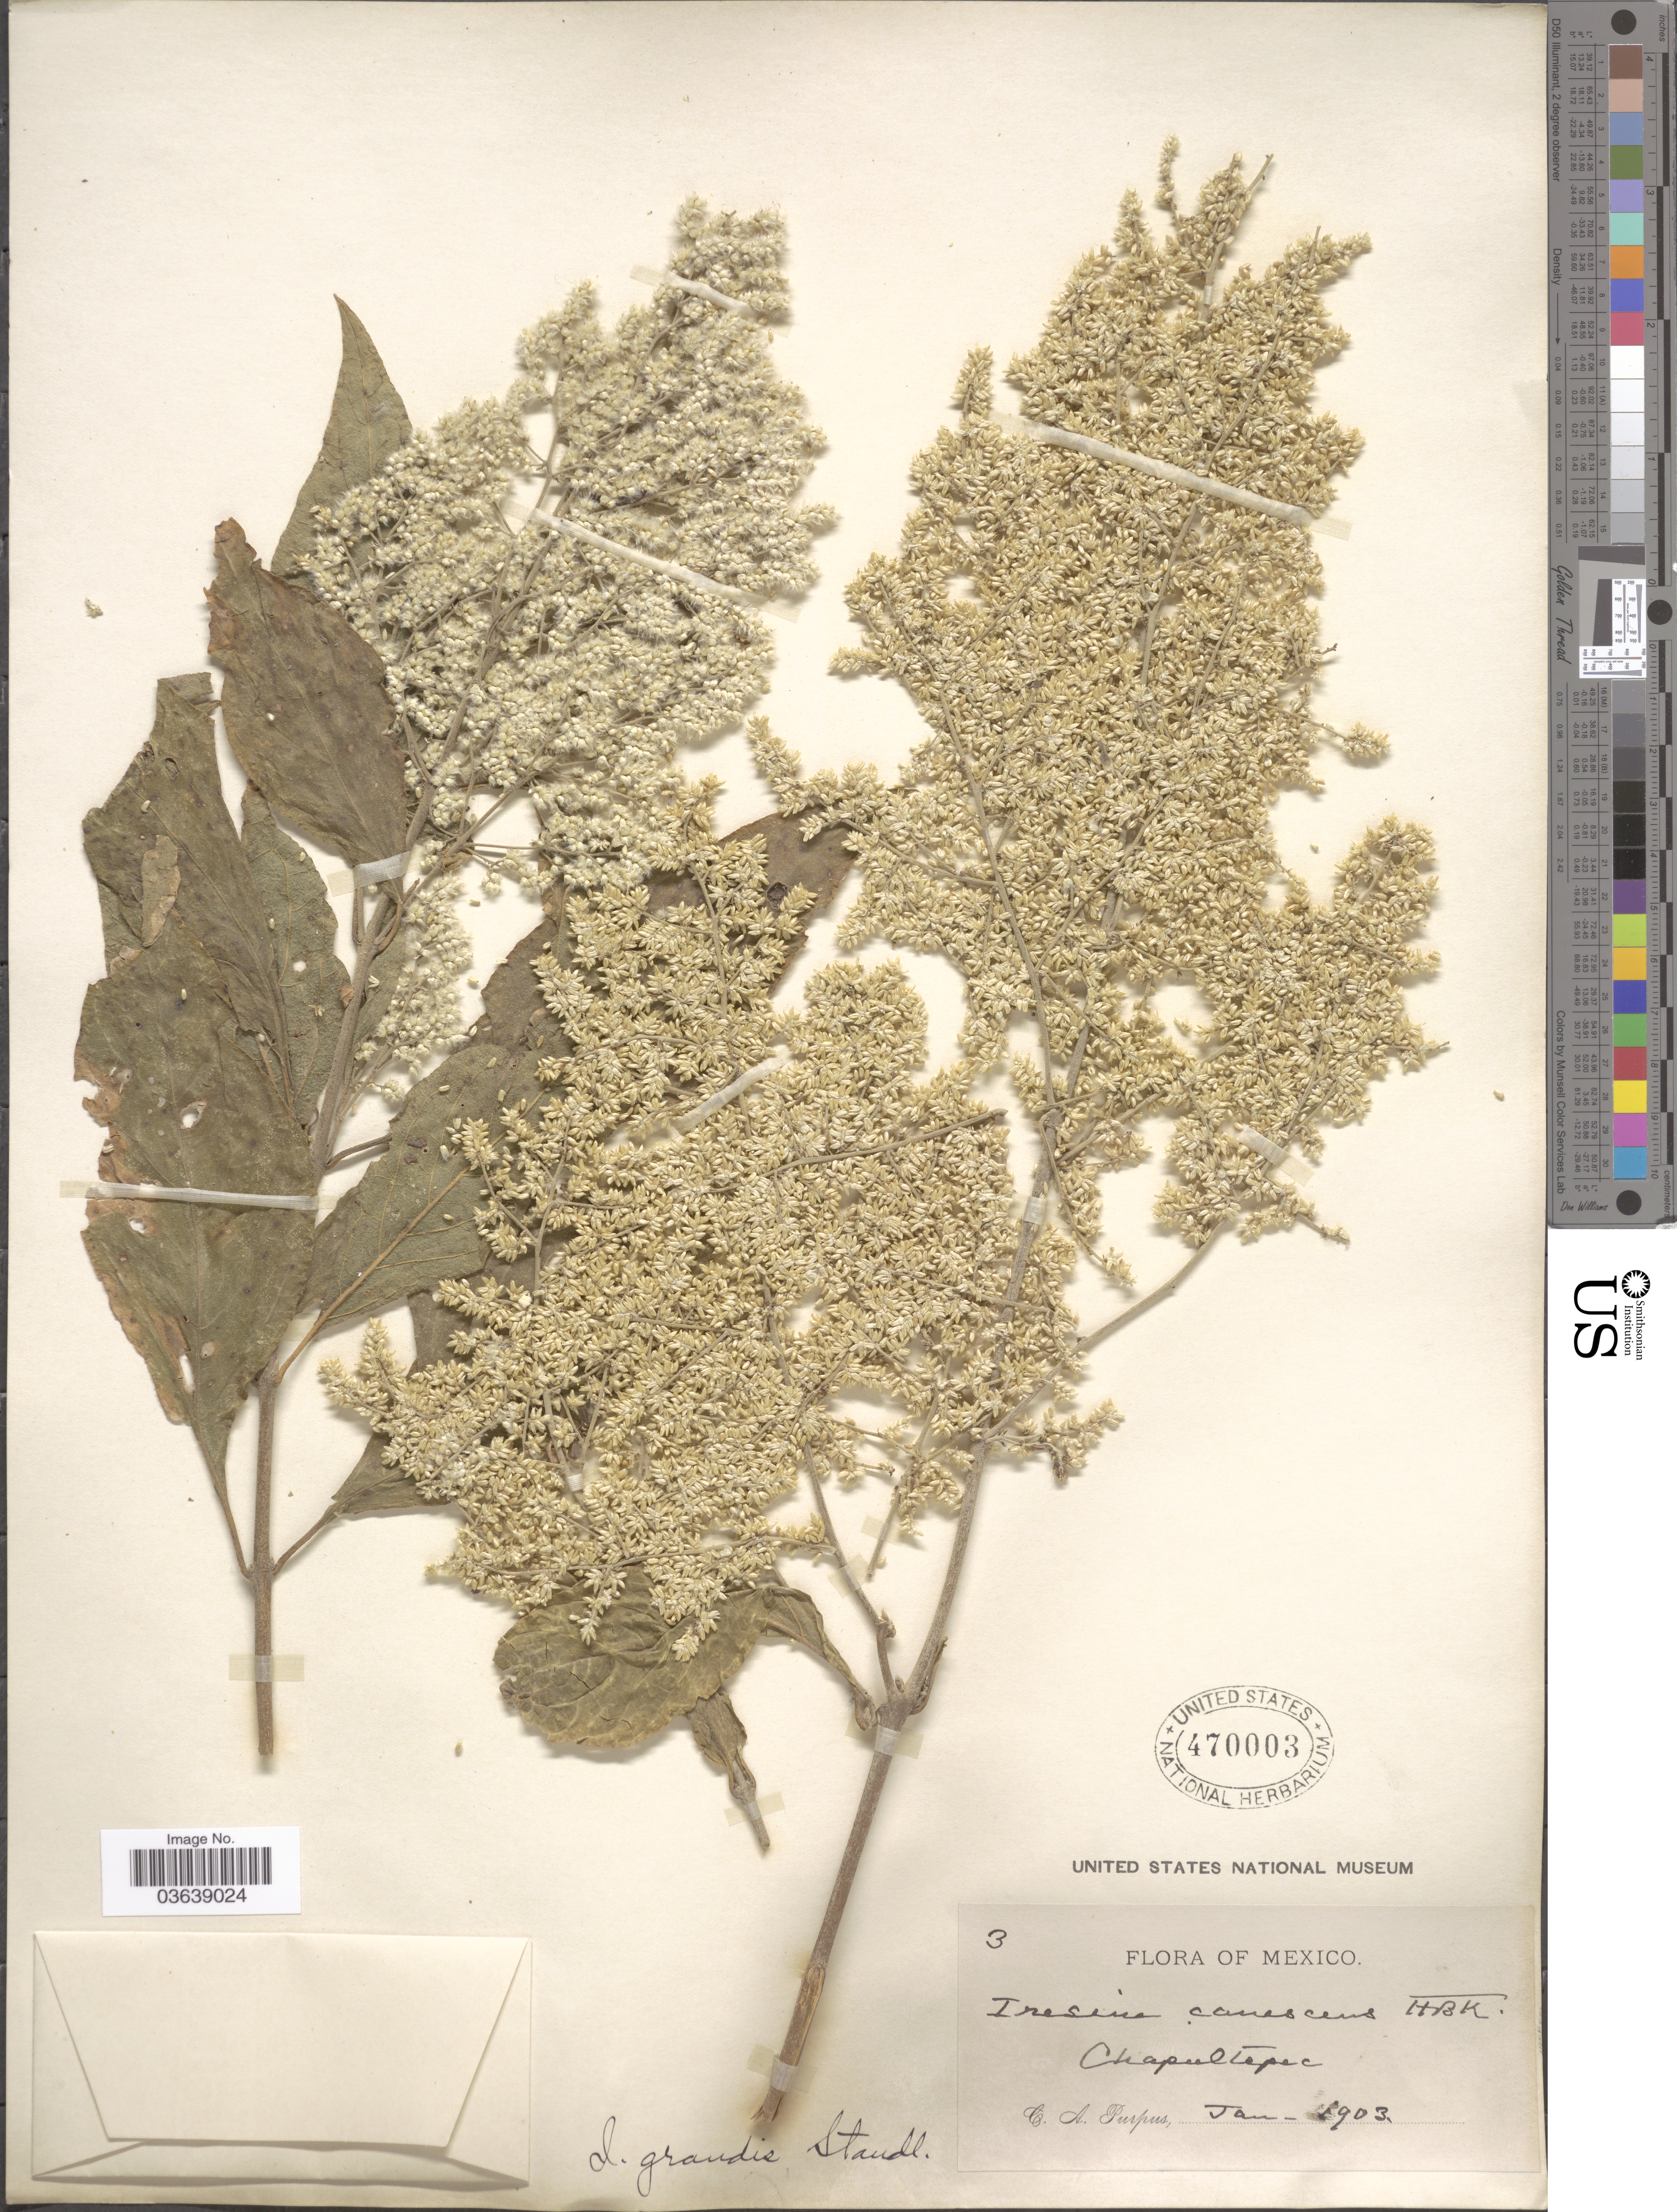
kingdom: Plantae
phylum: Tracheophyta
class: Magnoliopsida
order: Caryophyllales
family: Amaranthaceae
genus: Iresine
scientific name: Iresine grandis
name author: Standl.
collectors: C. A. Purpus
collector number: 3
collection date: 1903-01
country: Mexico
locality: Chapultepec.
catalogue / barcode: US 470003